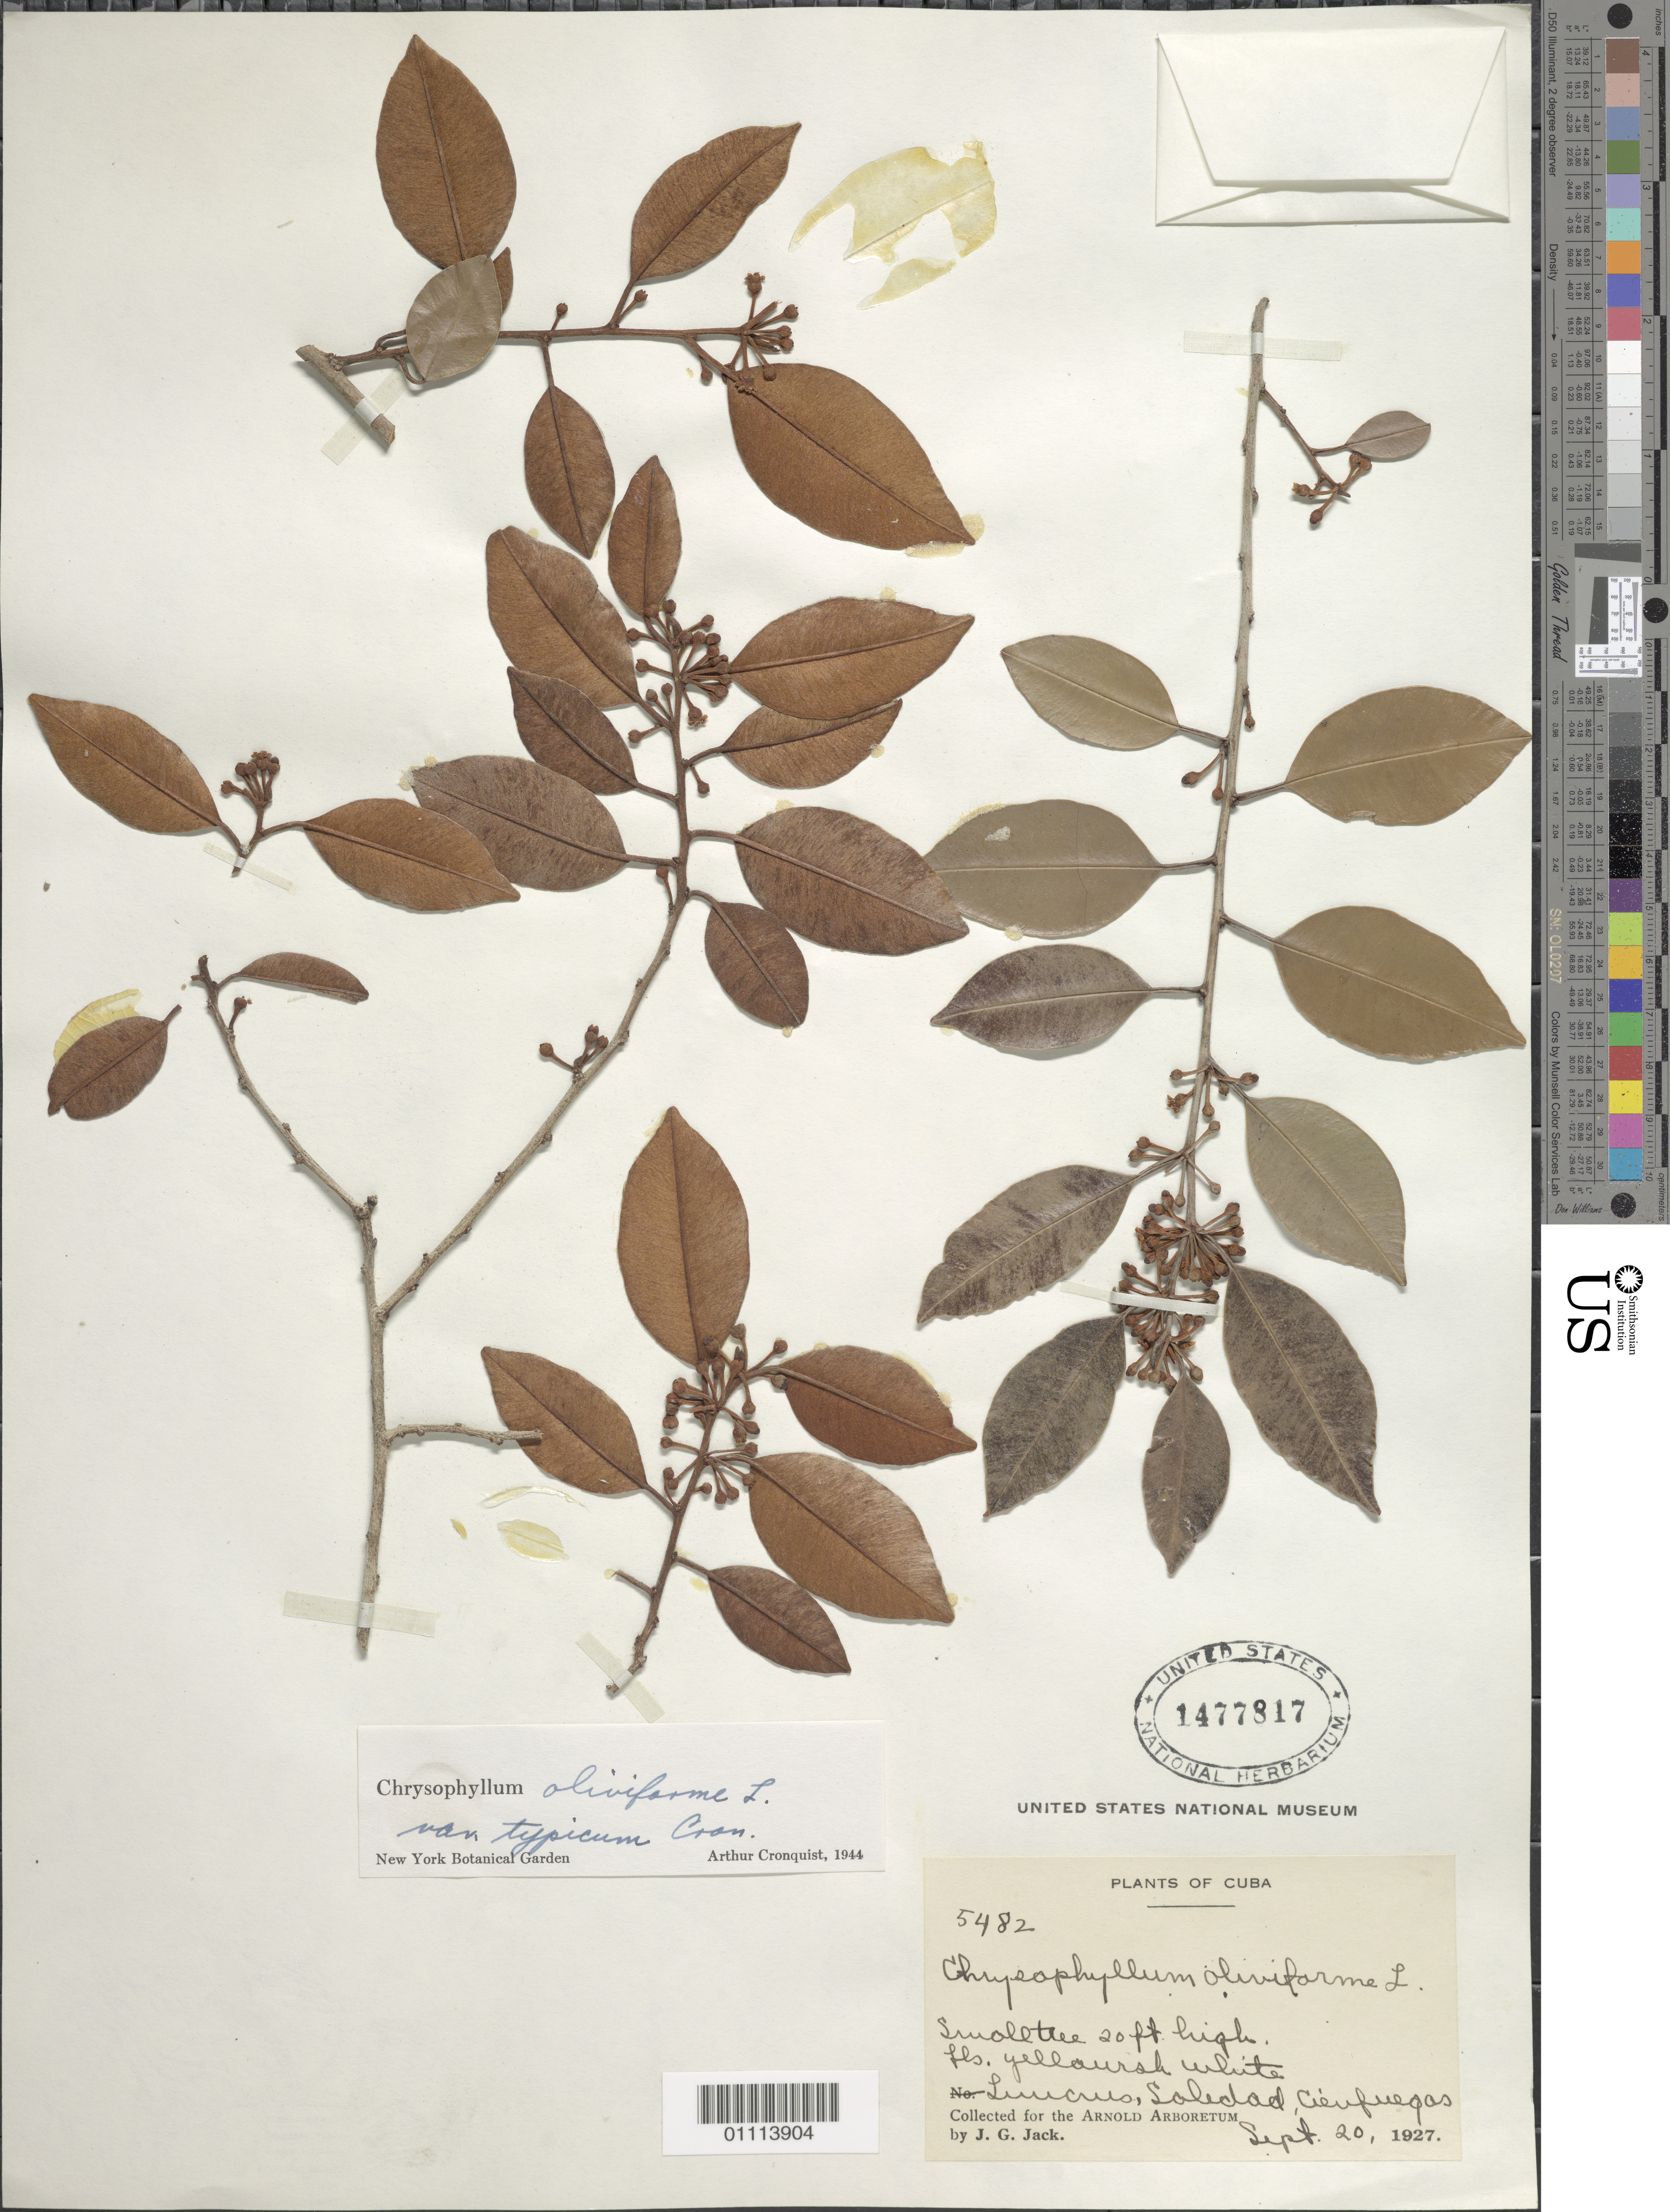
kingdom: Plantae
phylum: Tracheophyta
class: Magnoliopsida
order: Ericales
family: Sapotaceae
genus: Chrysophyllum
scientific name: Chrysophyllum oliviforme var. typicum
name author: Cronq.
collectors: J. G. Jack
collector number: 5482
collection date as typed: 20 Sep 1927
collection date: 1927-09-20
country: Cuba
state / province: Cienfuegos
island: Cuba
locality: Luucrus, Soledad, Cienfuegos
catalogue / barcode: US 1477817